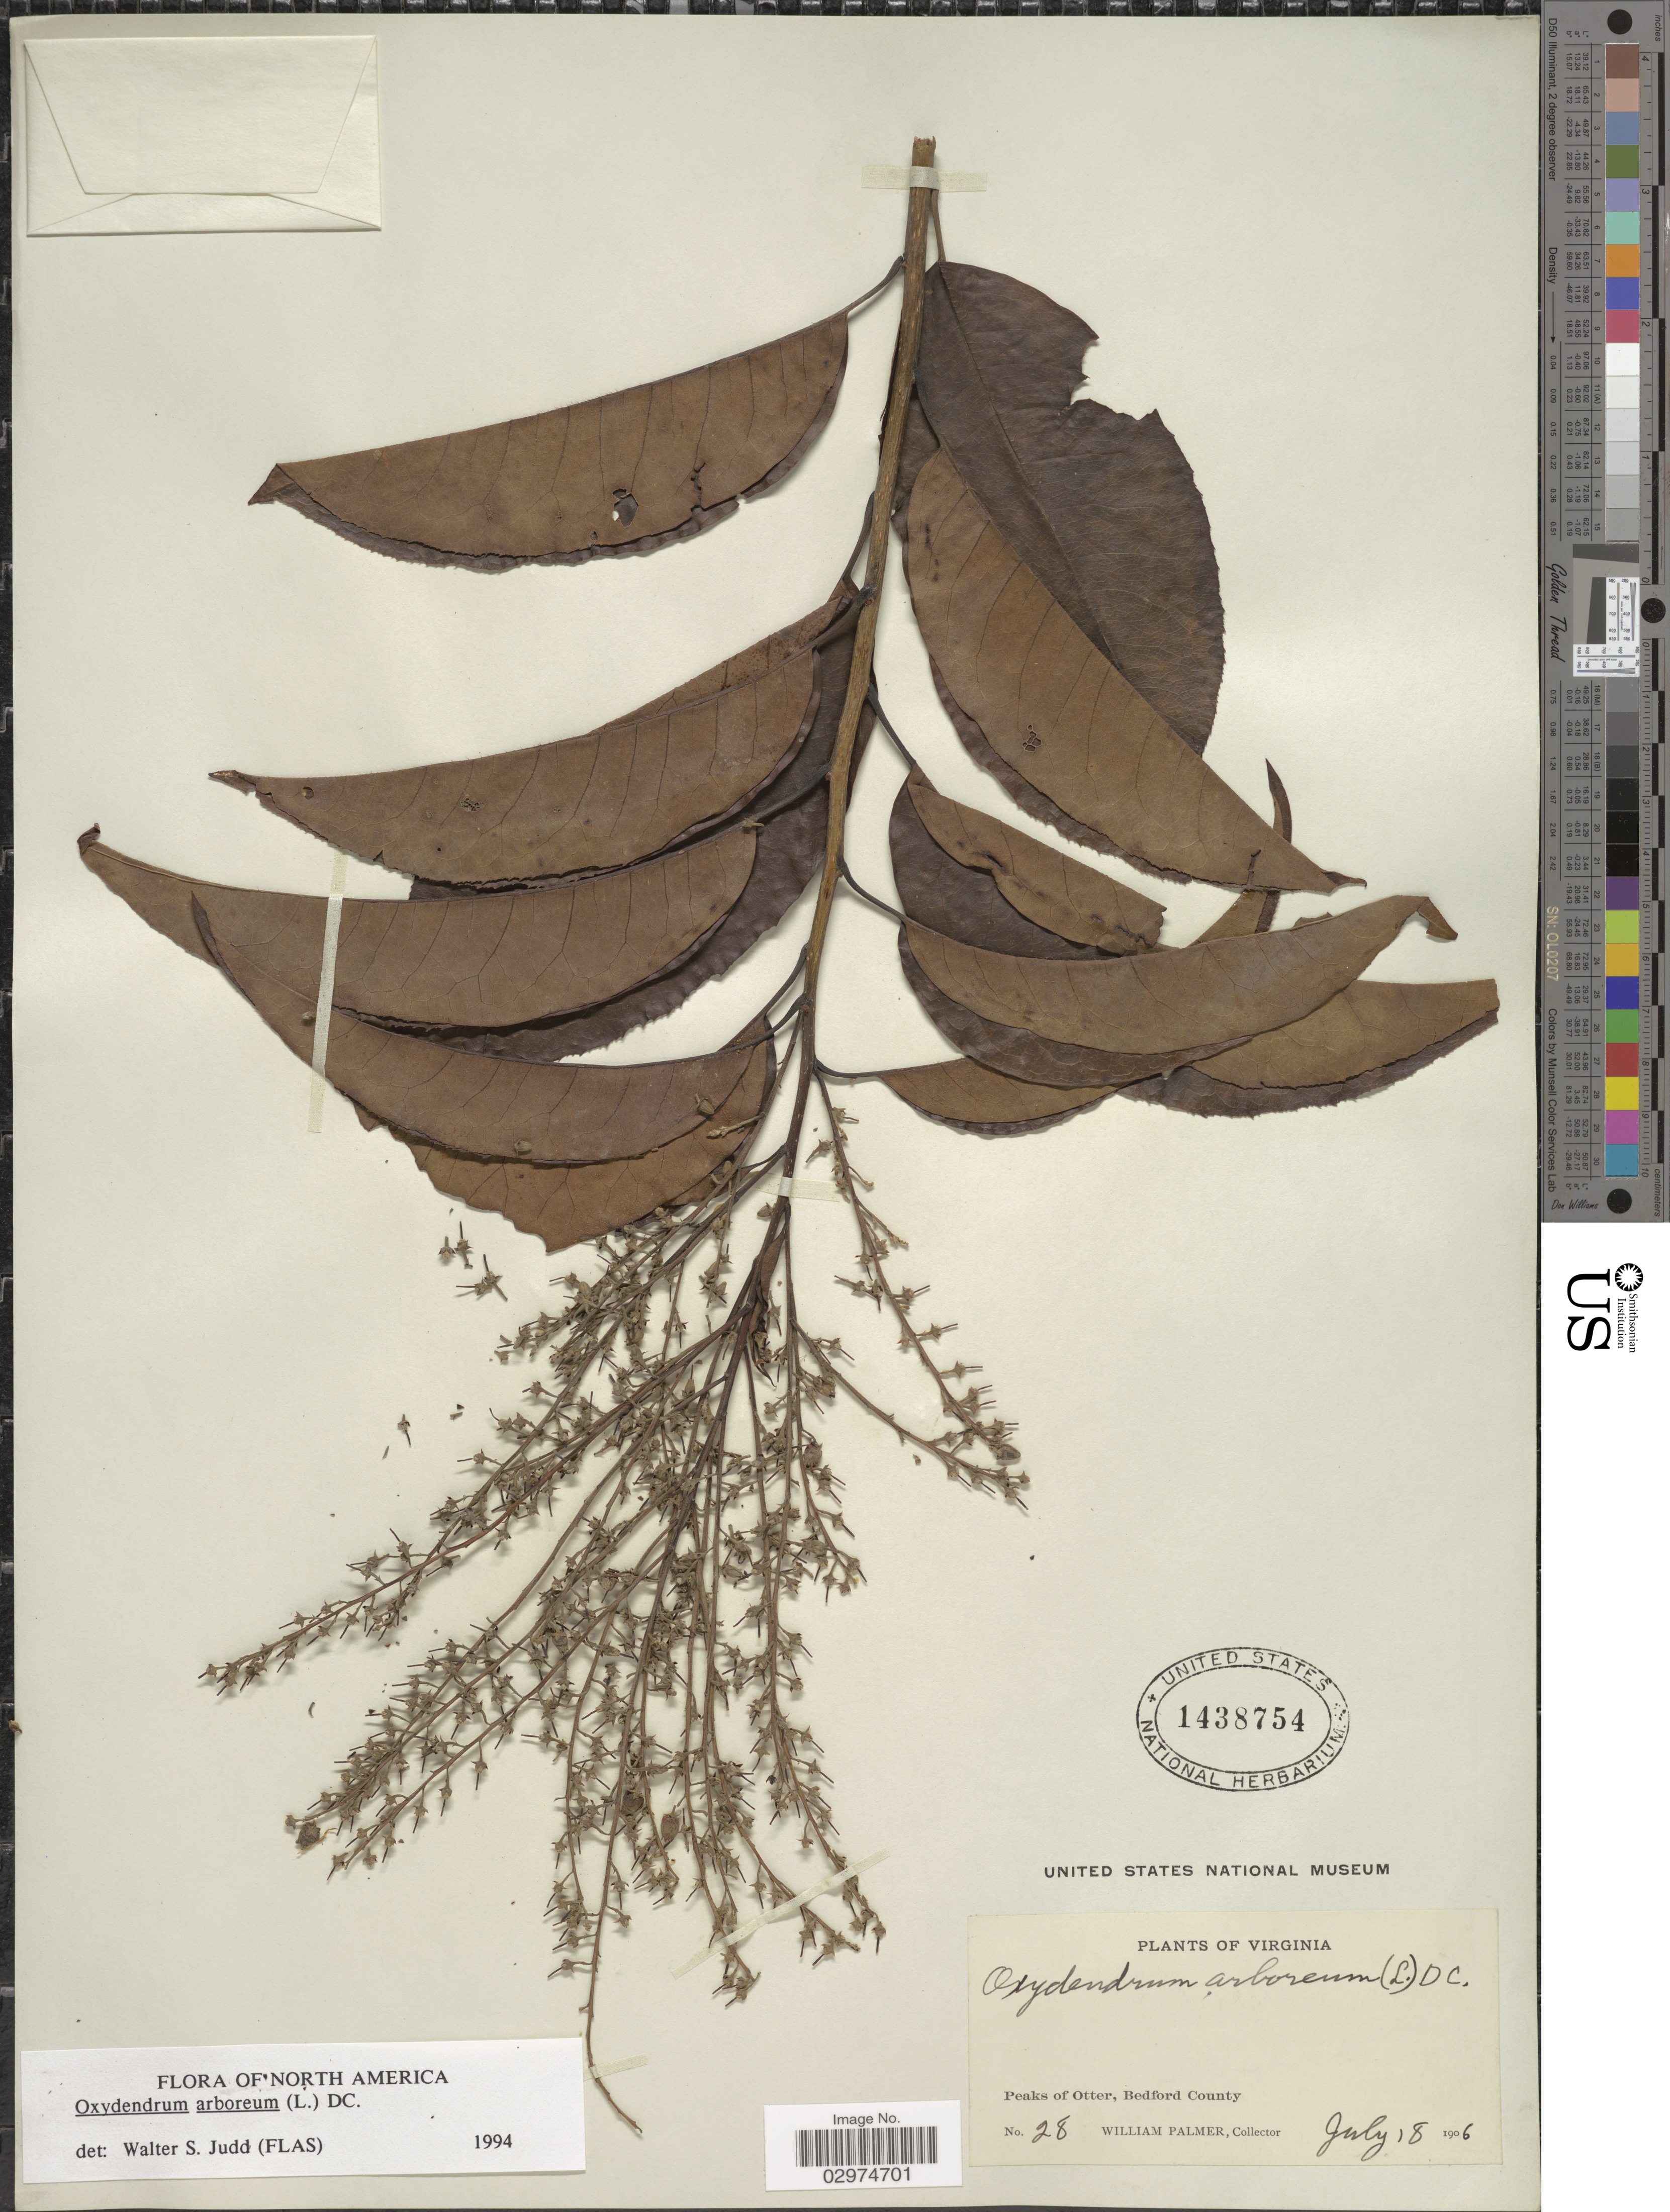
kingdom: Plantae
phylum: Tracheophyta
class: Magnoliopsida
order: Ericales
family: Ericaceae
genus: Oxydendrum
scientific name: Oxydendrum arboreum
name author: (L.) DC.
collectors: W. Palmer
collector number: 28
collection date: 1906-07-18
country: United States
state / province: Virginia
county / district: Bedford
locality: Peaks of Otter, Bedford County.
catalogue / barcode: US 1438754